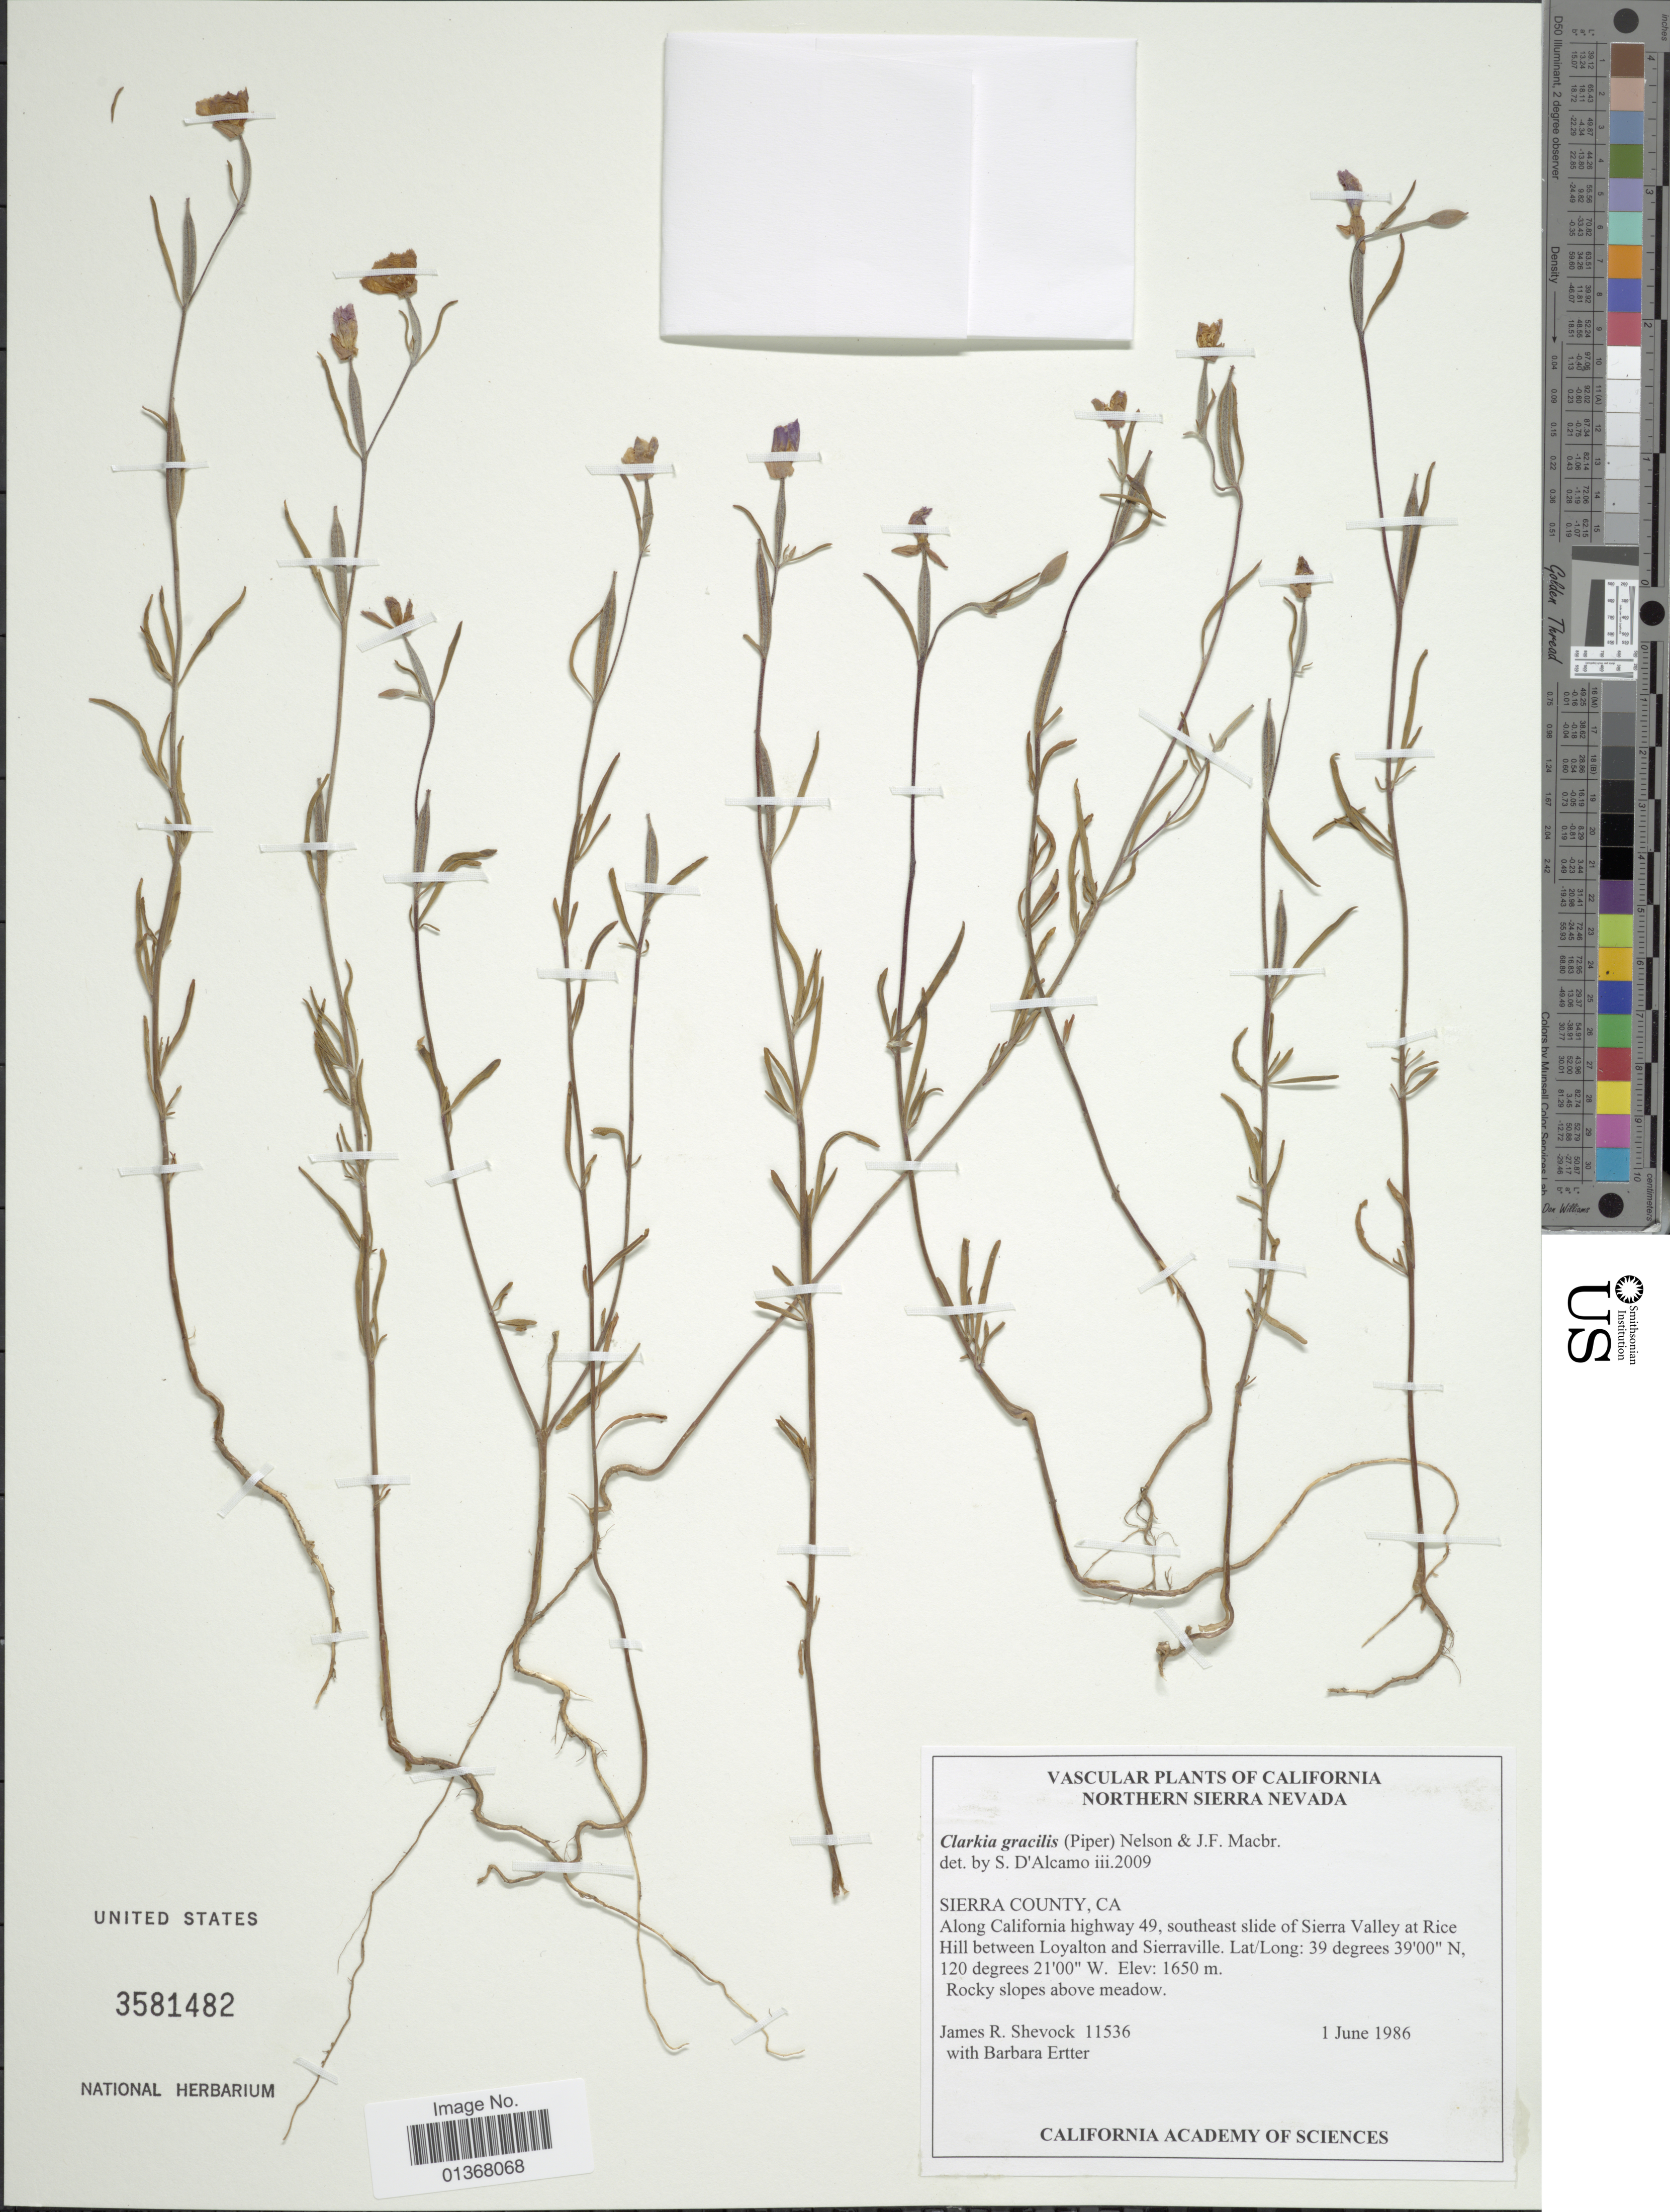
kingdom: Plantae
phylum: Tracheophyta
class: Magnoliopsida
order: Myrtales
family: Onagraceae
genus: Clarkia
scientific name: Clarkia gracilis subsp. gracilis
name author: (Piper) A. Nelson & J.F. Macbr.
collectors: J. R. Shevock & B. Ertter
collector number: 11536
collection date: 1986-06-01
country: United States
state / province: California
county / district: Sierra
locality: Sierra County, Ca. Along California highway 49, southeast slide of Sierra Valley at Rice Hill between Loyalton and Sierraville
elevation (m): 1650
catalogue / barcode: US 3581482